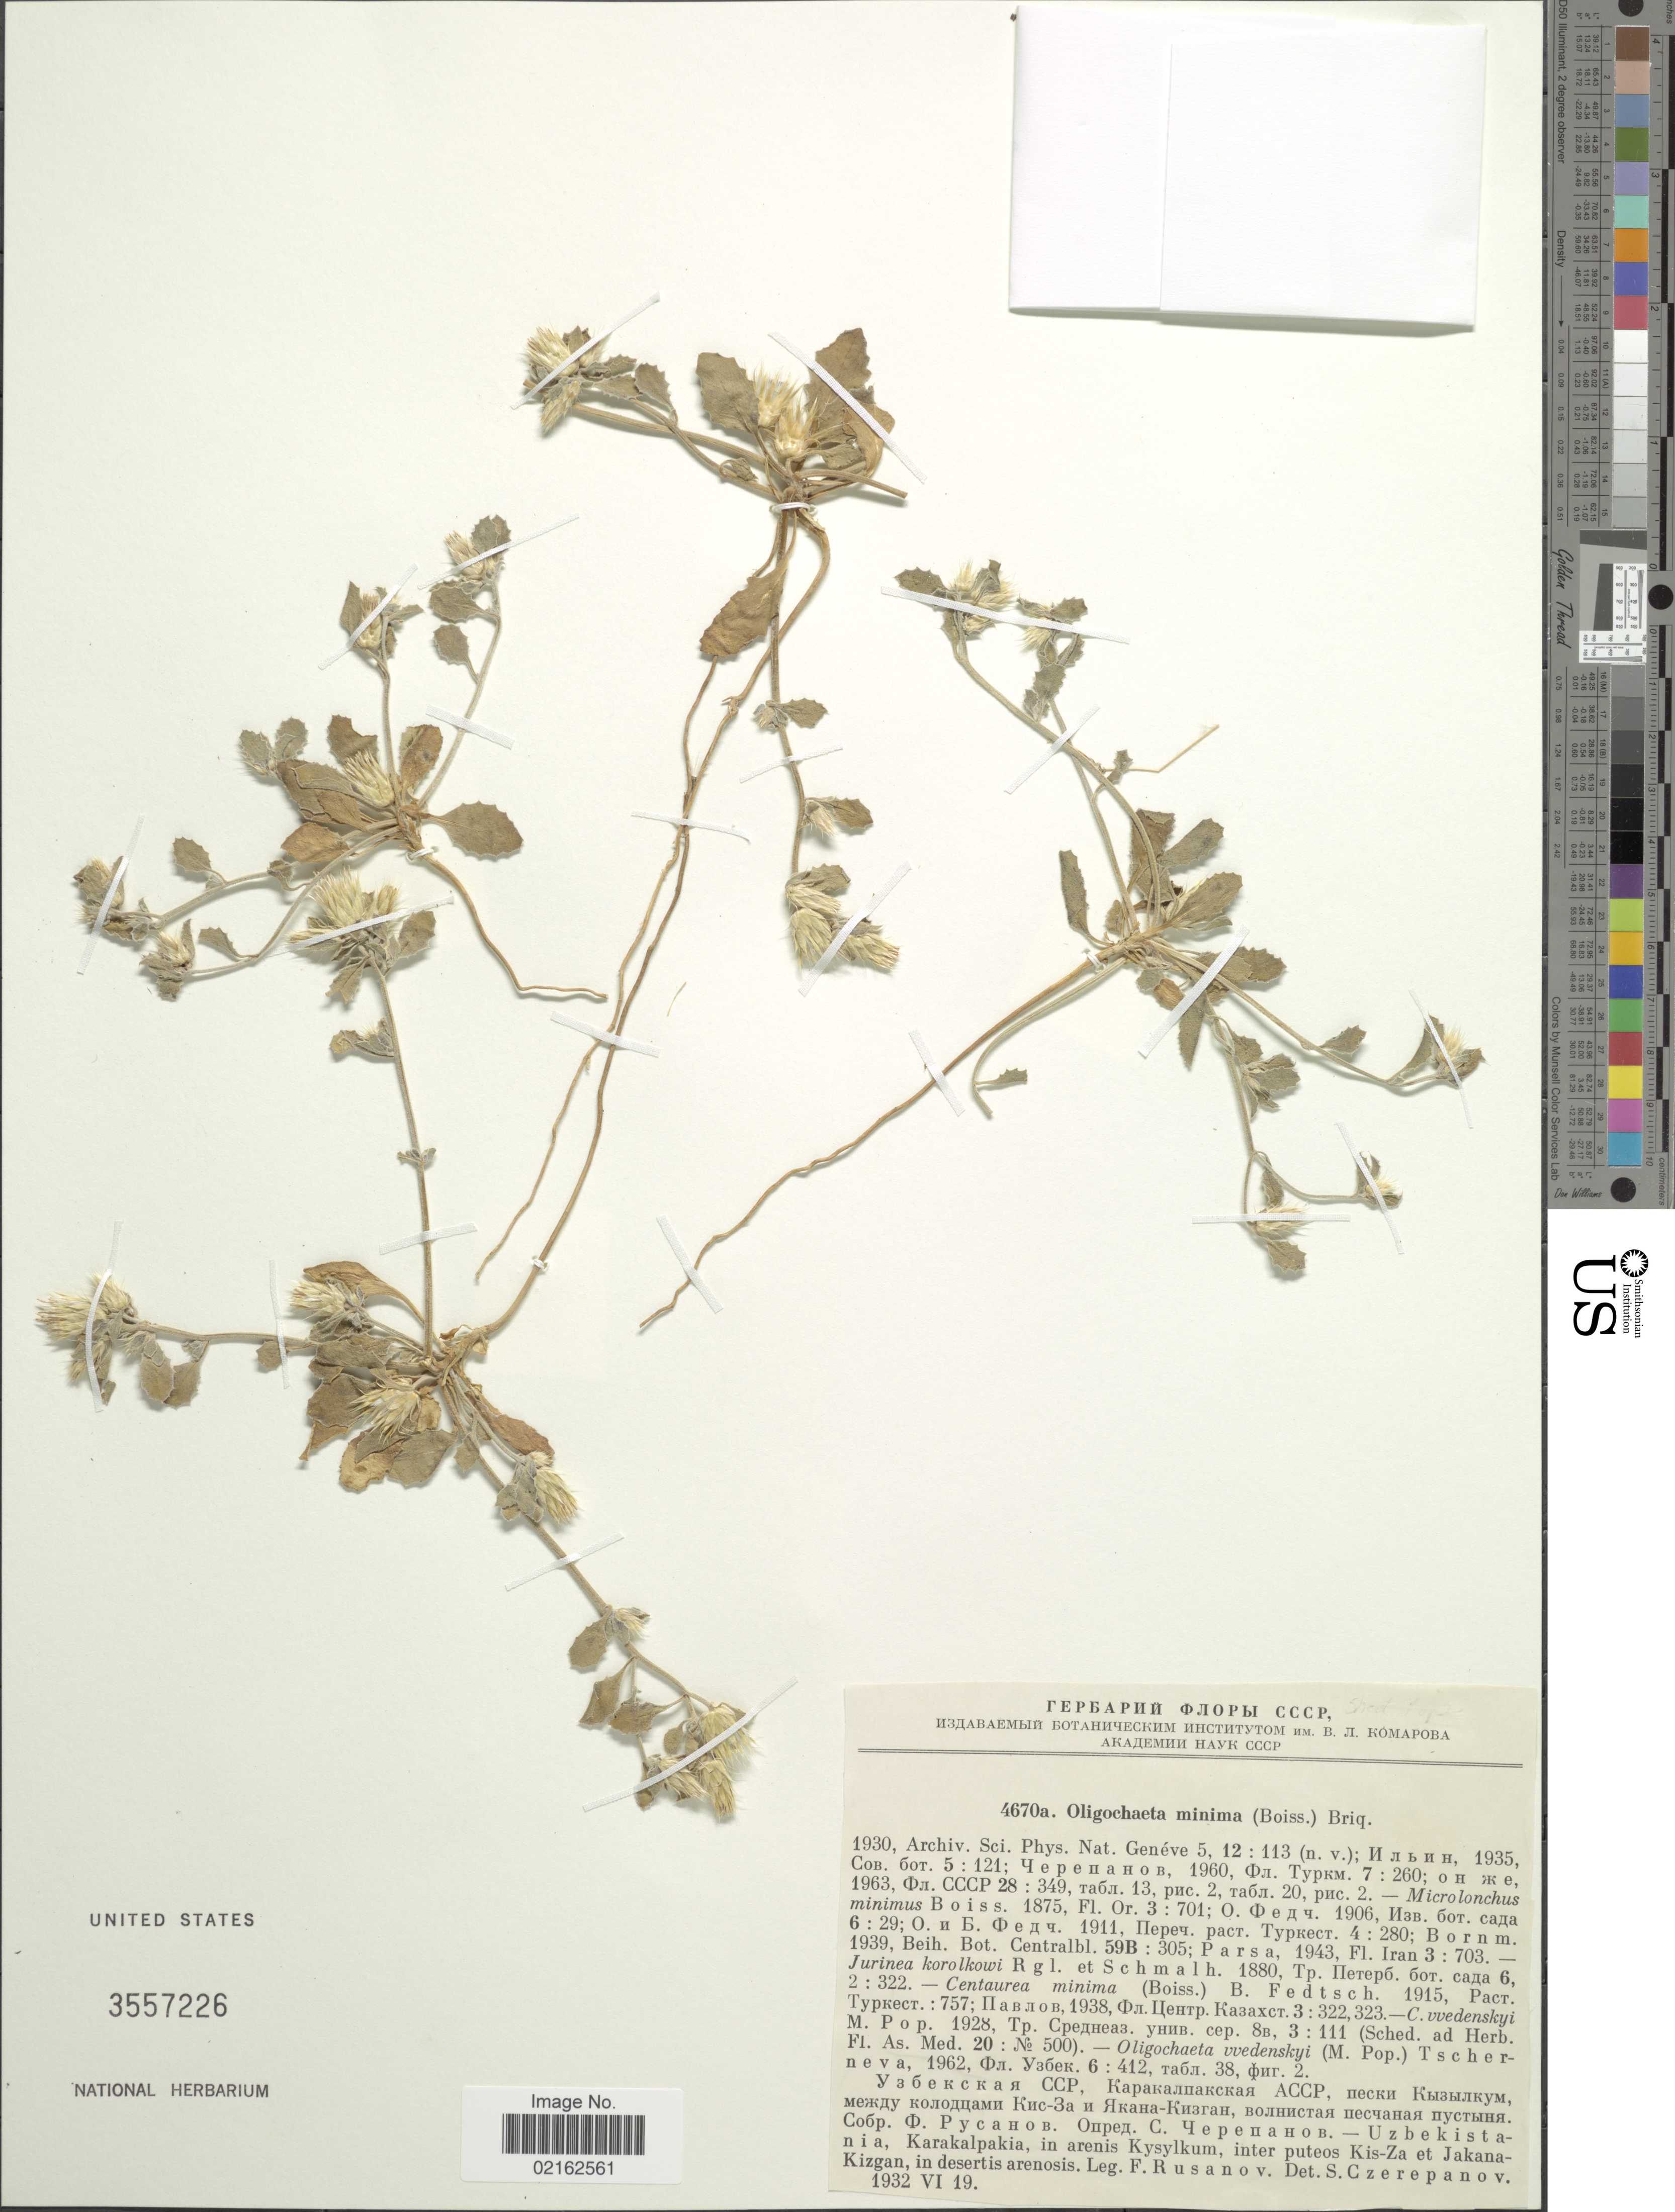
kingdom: Plantae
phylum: Tracheophyta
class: Magnoliopsida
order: Asterales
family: Asteraceae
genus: Oligochaeta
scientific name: Oligochaeta minima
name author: (Boiss.) Briq.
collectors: F. Rusanov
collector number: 4670a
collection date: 1932-06-19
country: Uzbekistan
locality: Uzbekistania, Karakalpakia, in arenis Kysylkum, inter puteos Kis-Za et Jakana-Kizgan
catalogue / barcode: US 3557226